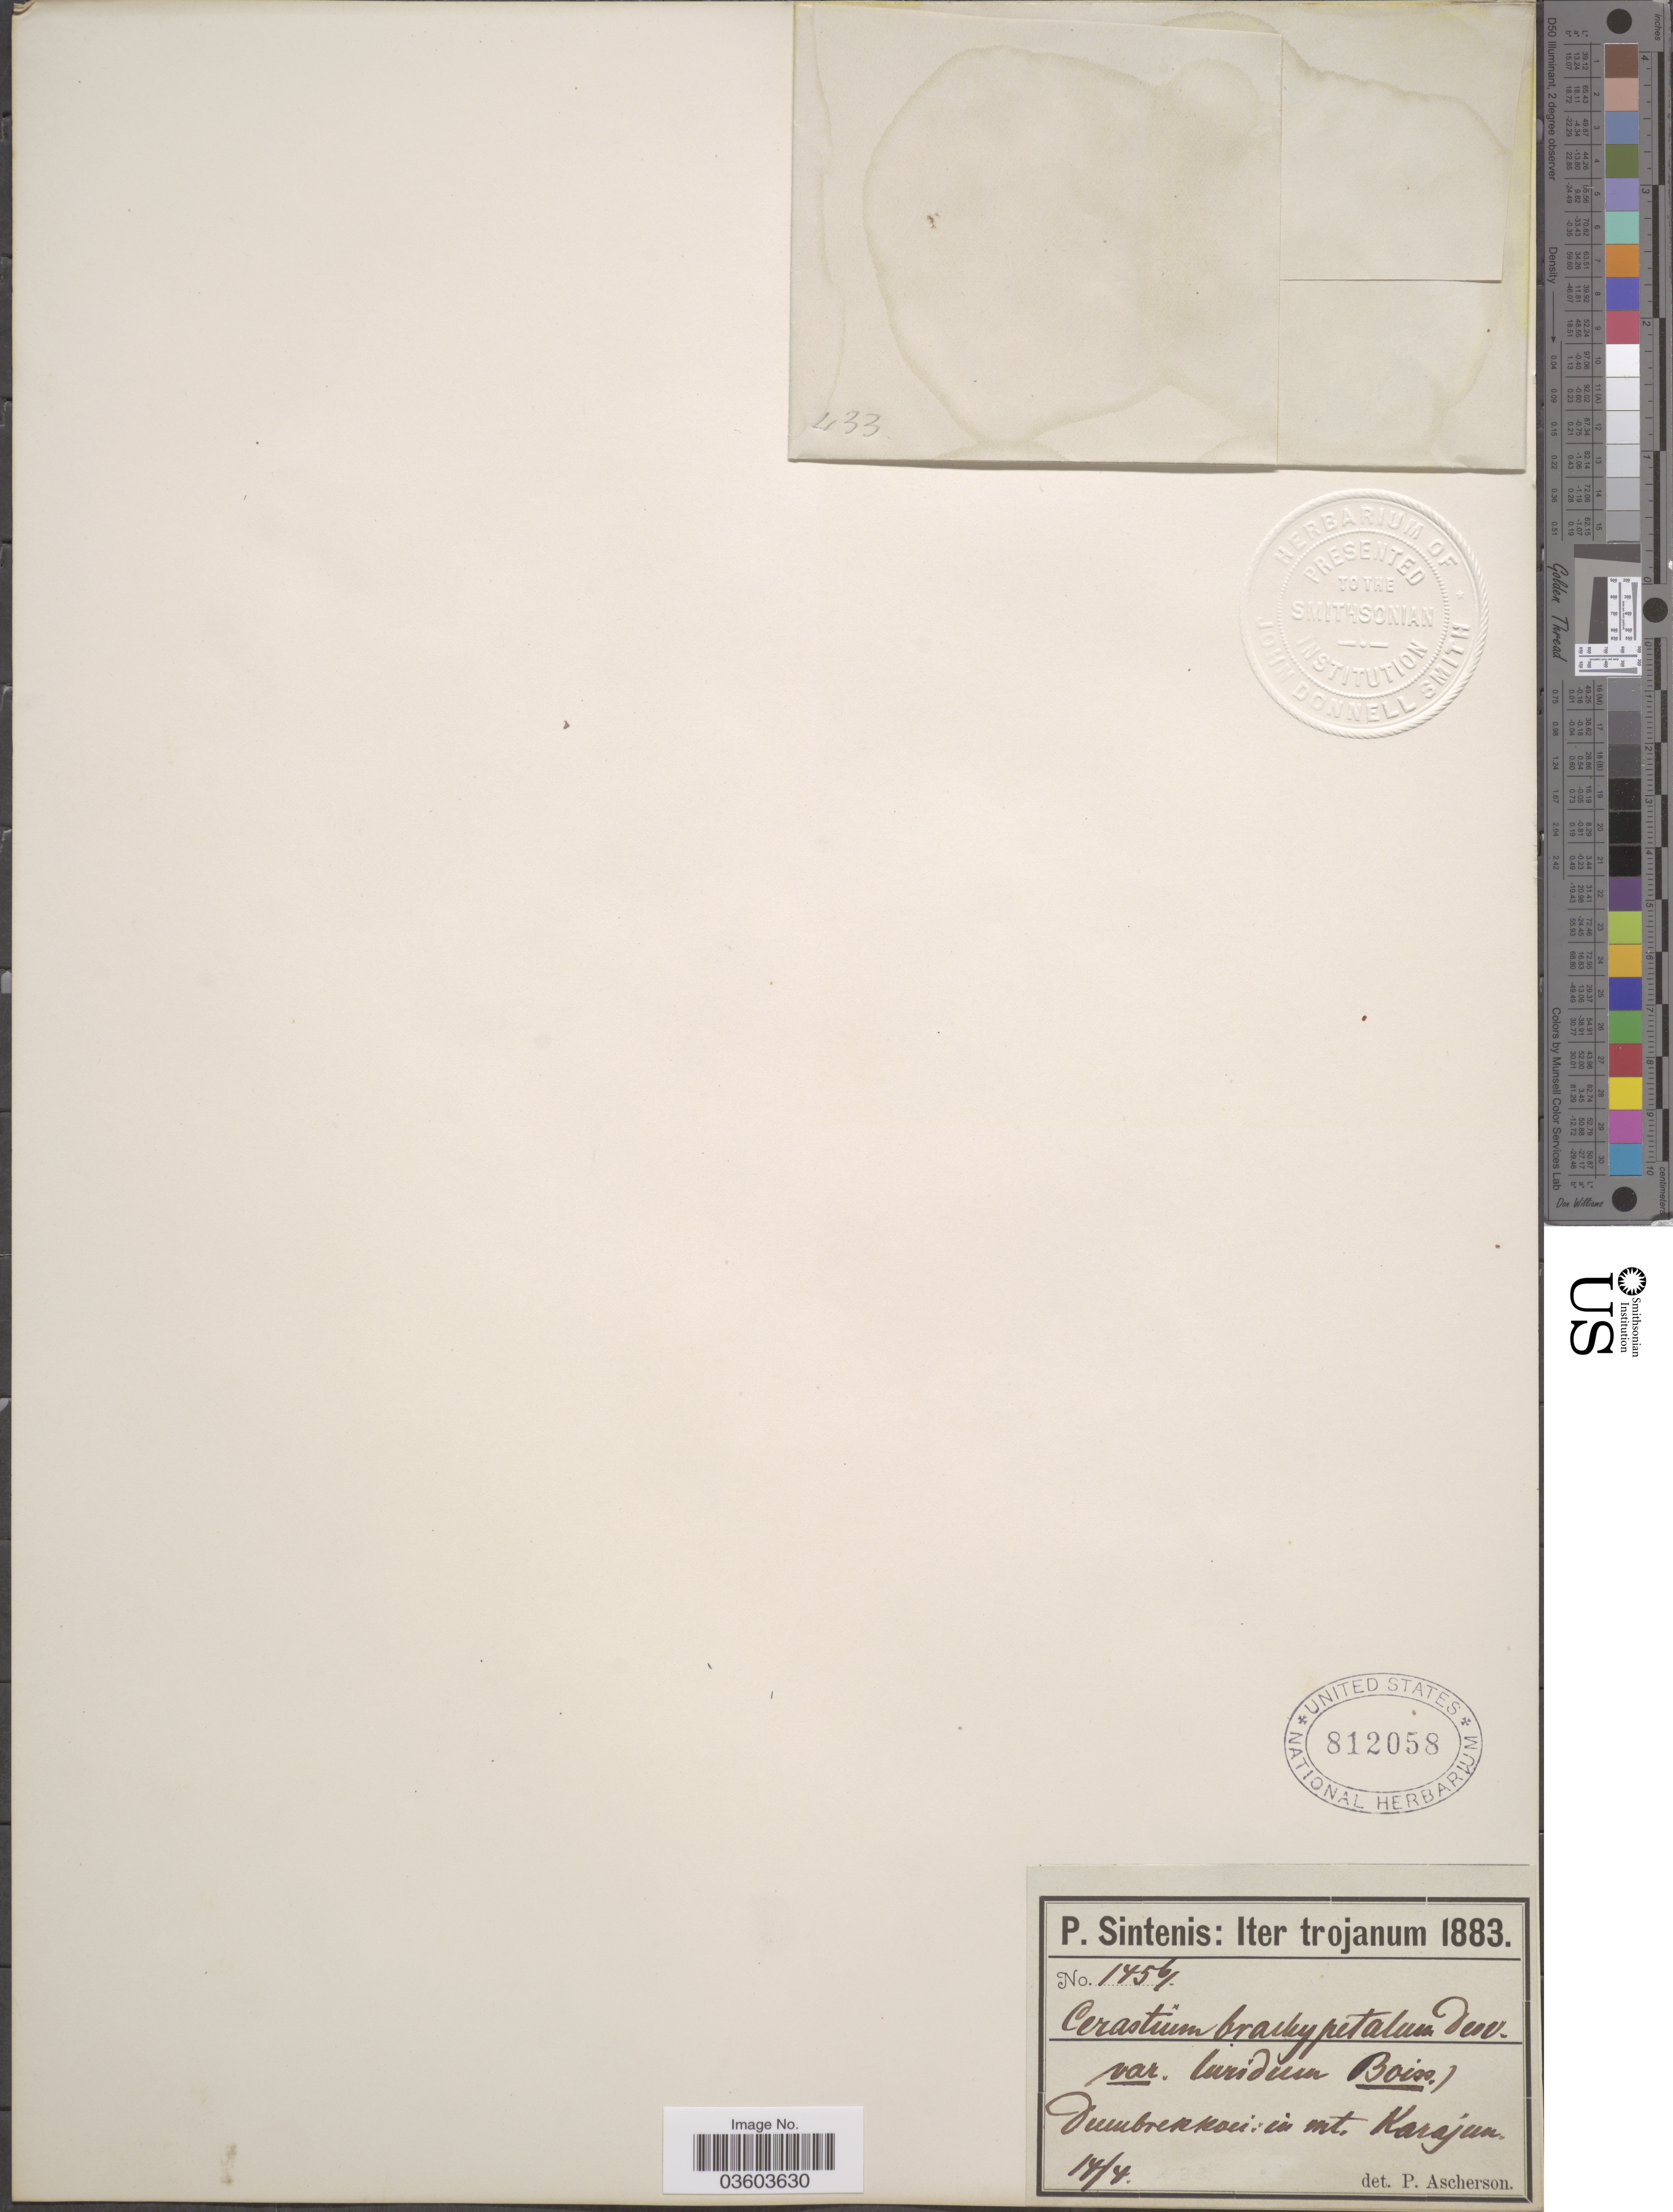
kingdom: Plantae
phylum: Tracheophyta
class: Magnoliopsida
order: Caryophyllales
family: Caryophyllaceae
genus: Cerastium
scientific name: Cerastium brachypetalum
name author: Pers.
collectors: P. Sintenis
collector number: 14561*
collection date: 1883-04-14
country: Turkey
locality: Iter trojanum. Dumbrekkoei: in mt. Karajun.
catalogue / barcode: US 812058